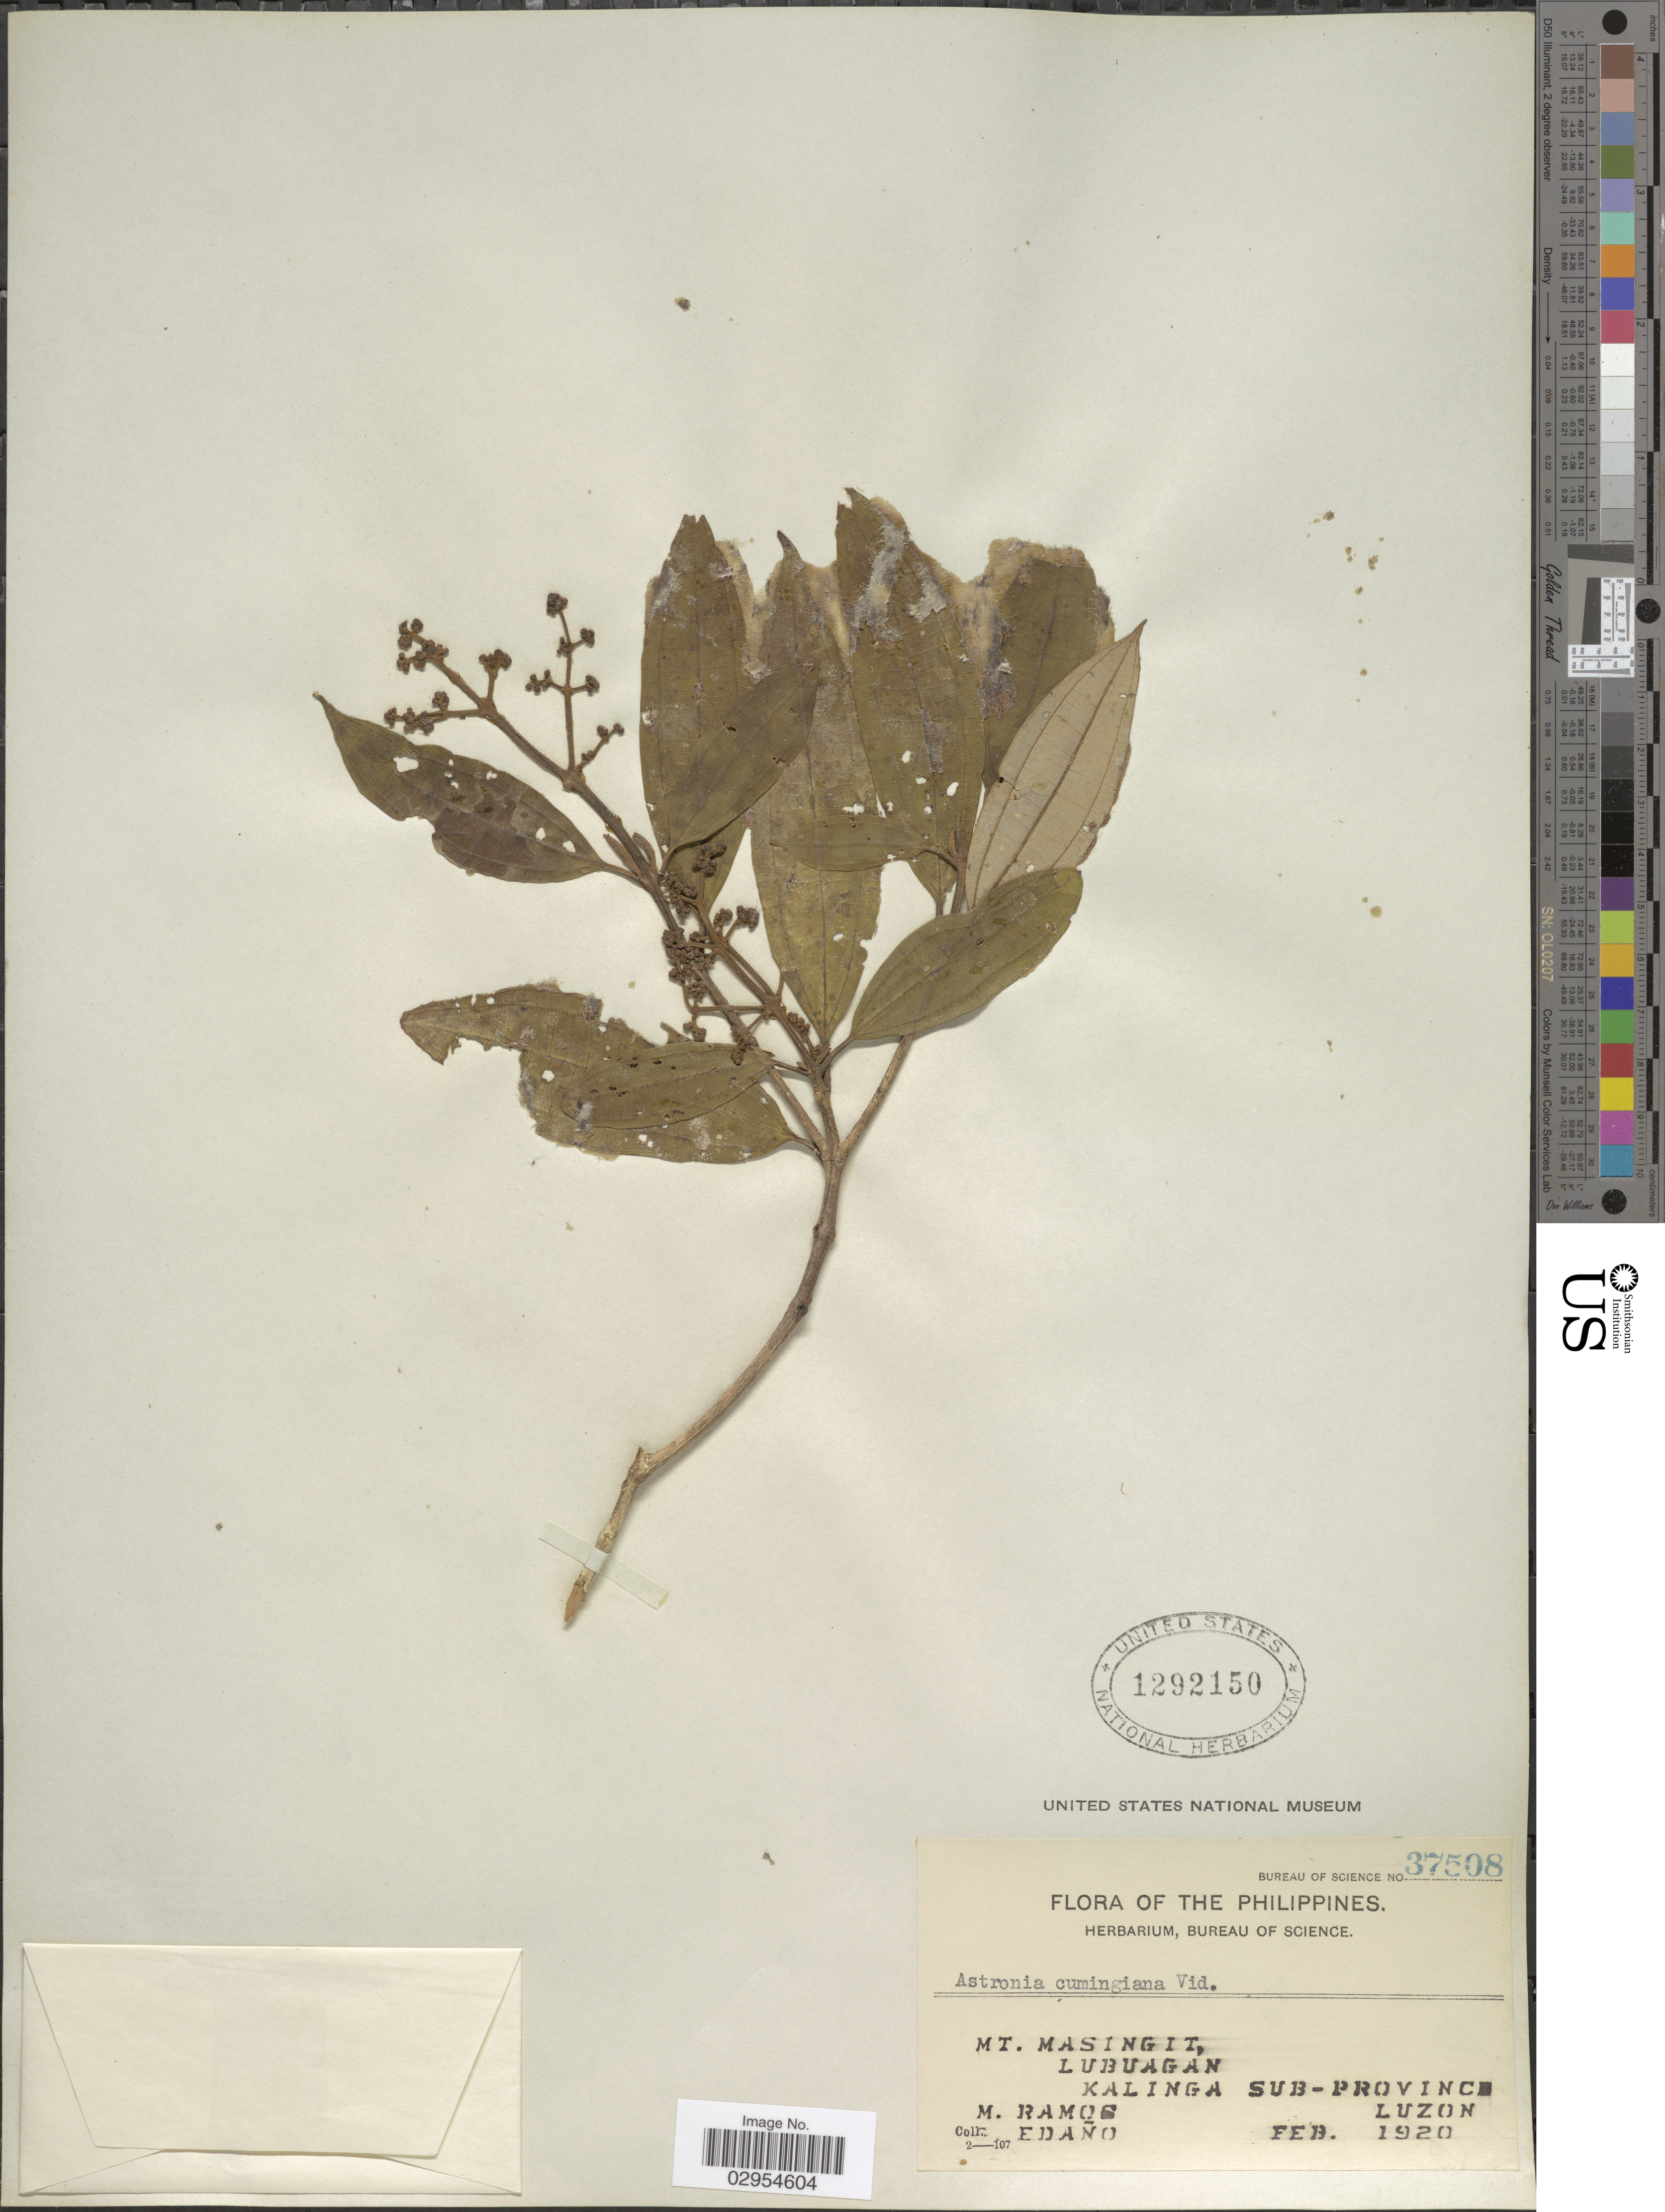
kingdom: Plantae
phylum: Tracheophyta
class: Magnoliopsida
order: Myrtales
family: Melastomataceae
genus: Astronia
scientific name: Astronia cumingiana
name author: S. Vidal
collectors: M. Ramos & -. Edano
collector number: Bureau of Science 37508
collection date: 1920-02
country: Philippines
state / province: Cordillera (Administrative Region)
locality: Mt. Masingit, Lubuagan. Kalinga sub-province. Luzon.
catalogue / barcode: US 1292150